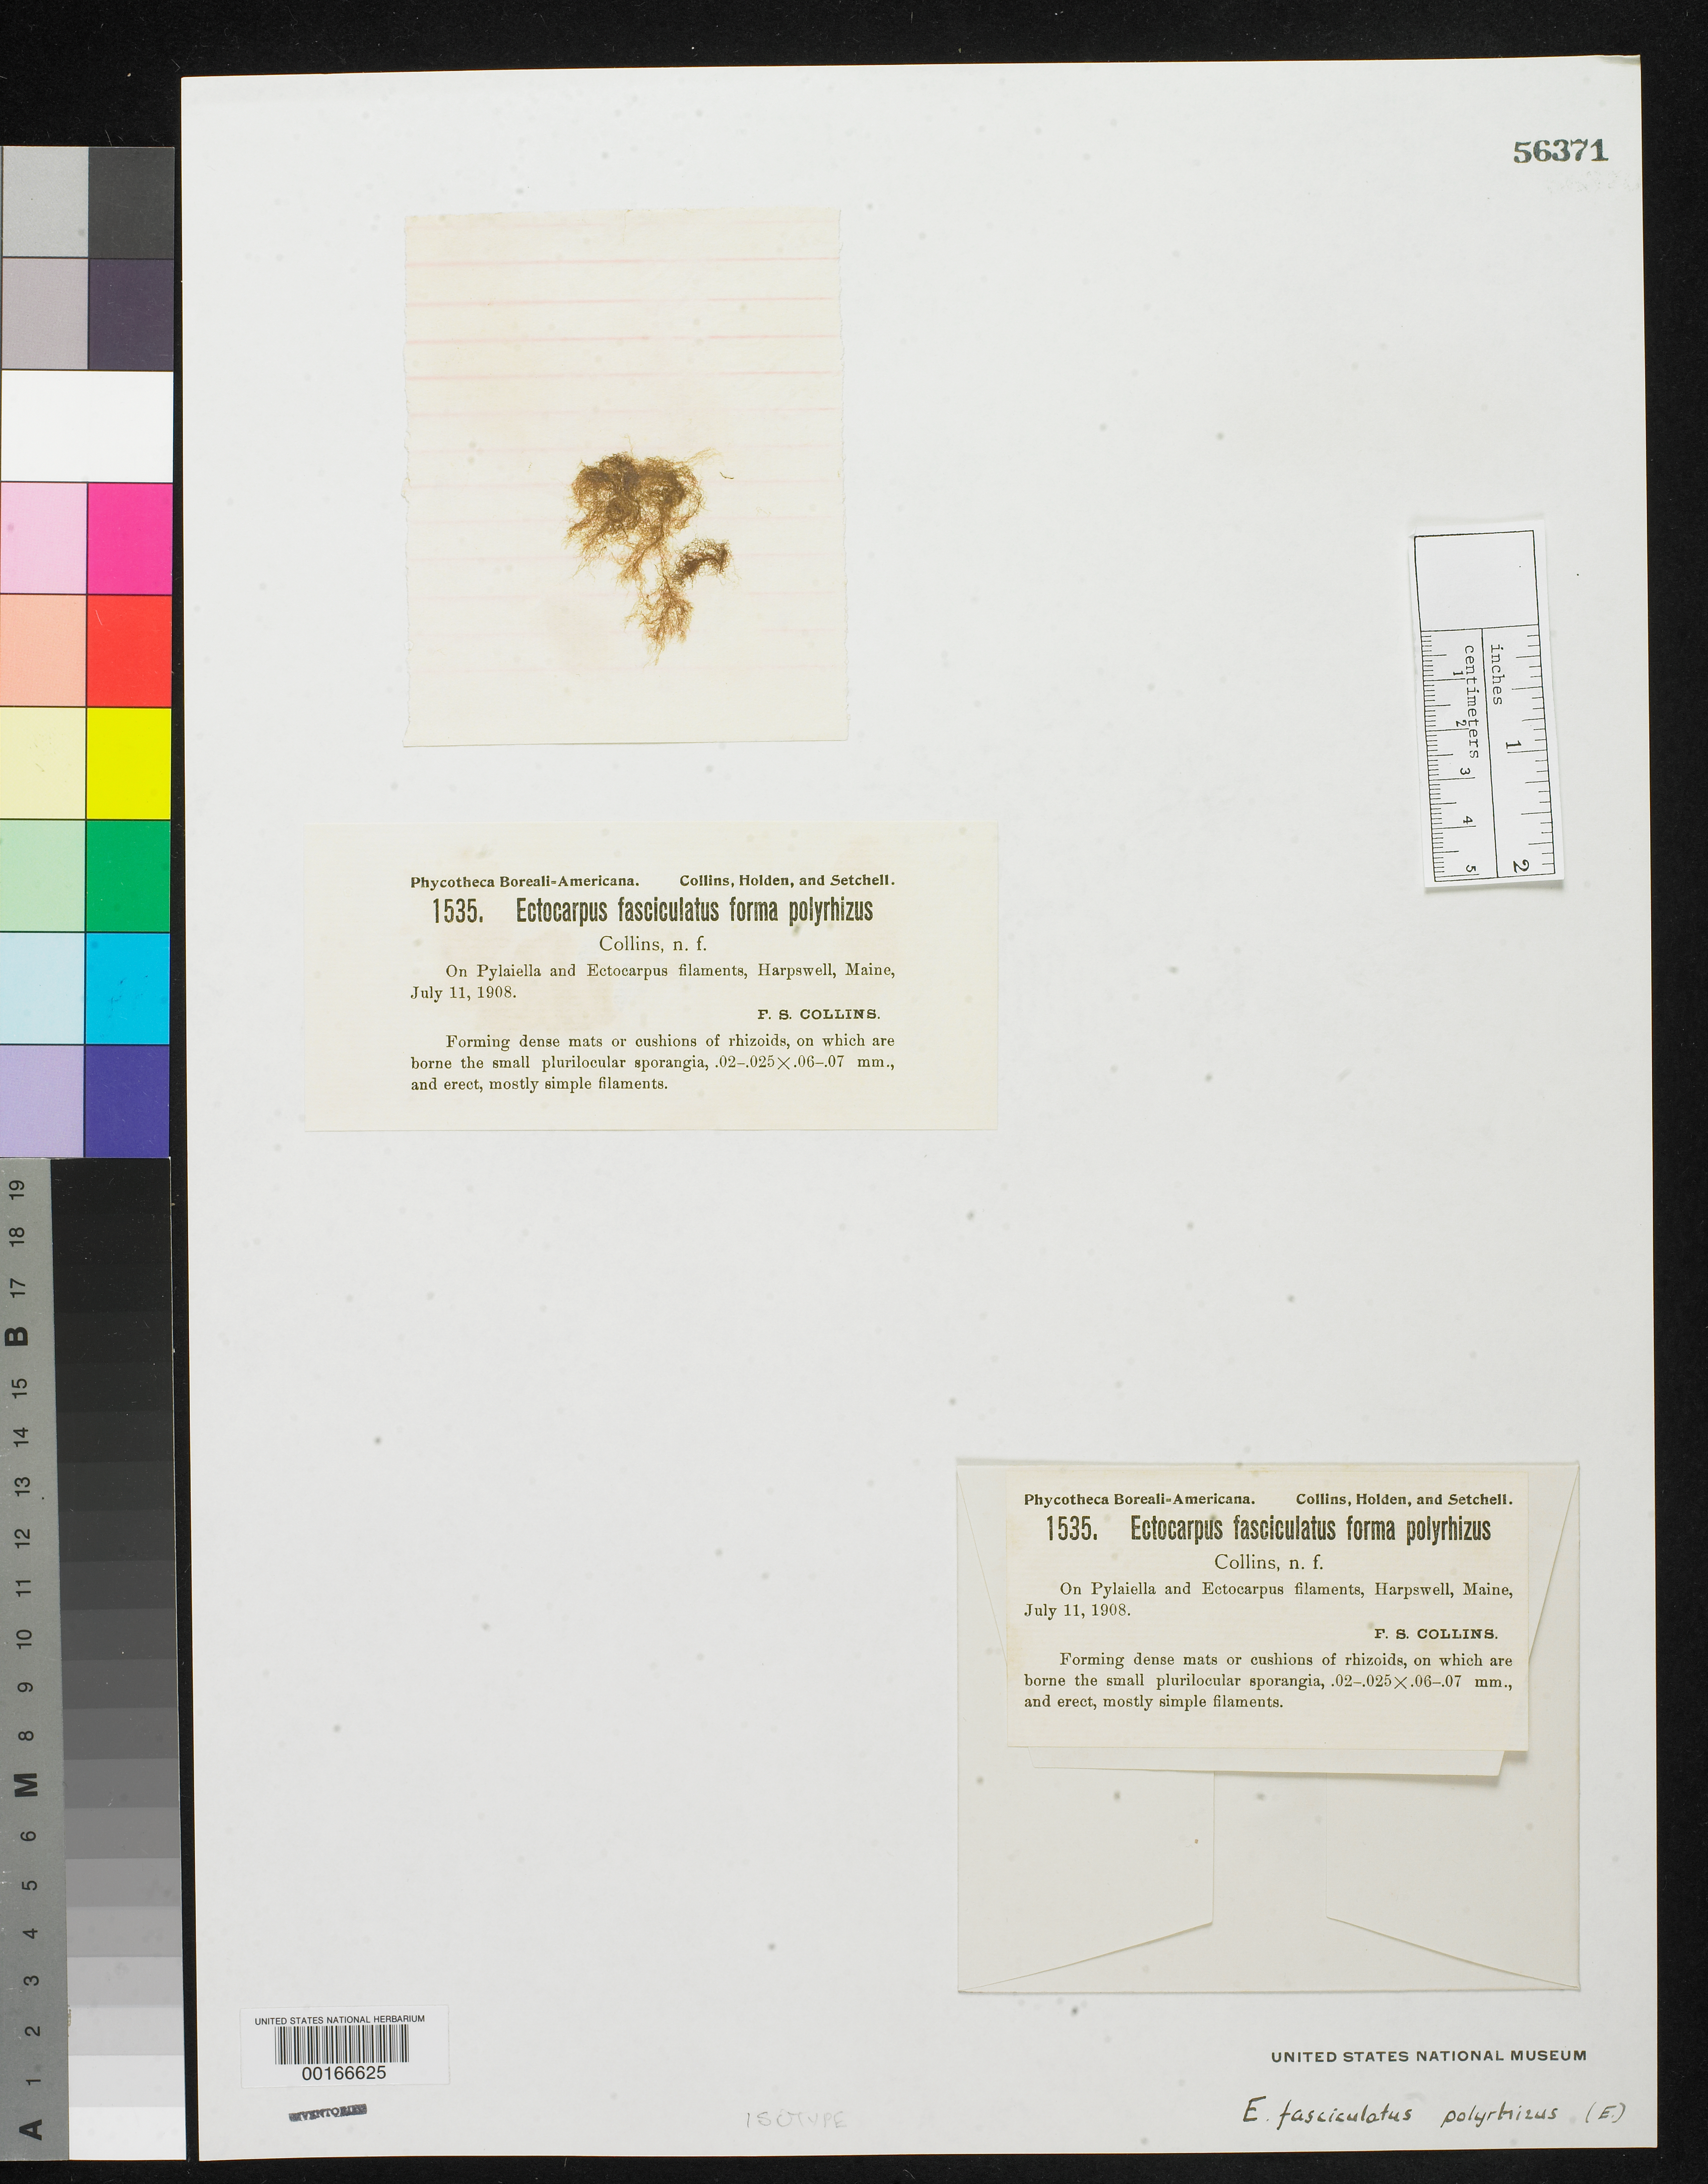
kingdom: Chromista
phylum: Ochrophyta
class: Phaeophyceae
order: Ectocarpales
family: Ectocarpaceae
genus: Ectocarpus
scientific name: Ectocarpus fasciculatus f. polyrhizus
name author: Collins in Collins et al.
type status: Isotype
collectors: F. Collins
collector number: PB-A 1535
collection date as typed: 11 Jul 1908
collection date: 1908-07-11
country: United States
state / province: Maine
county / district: Cumberland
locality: Harpswell.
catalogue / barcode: US 56371